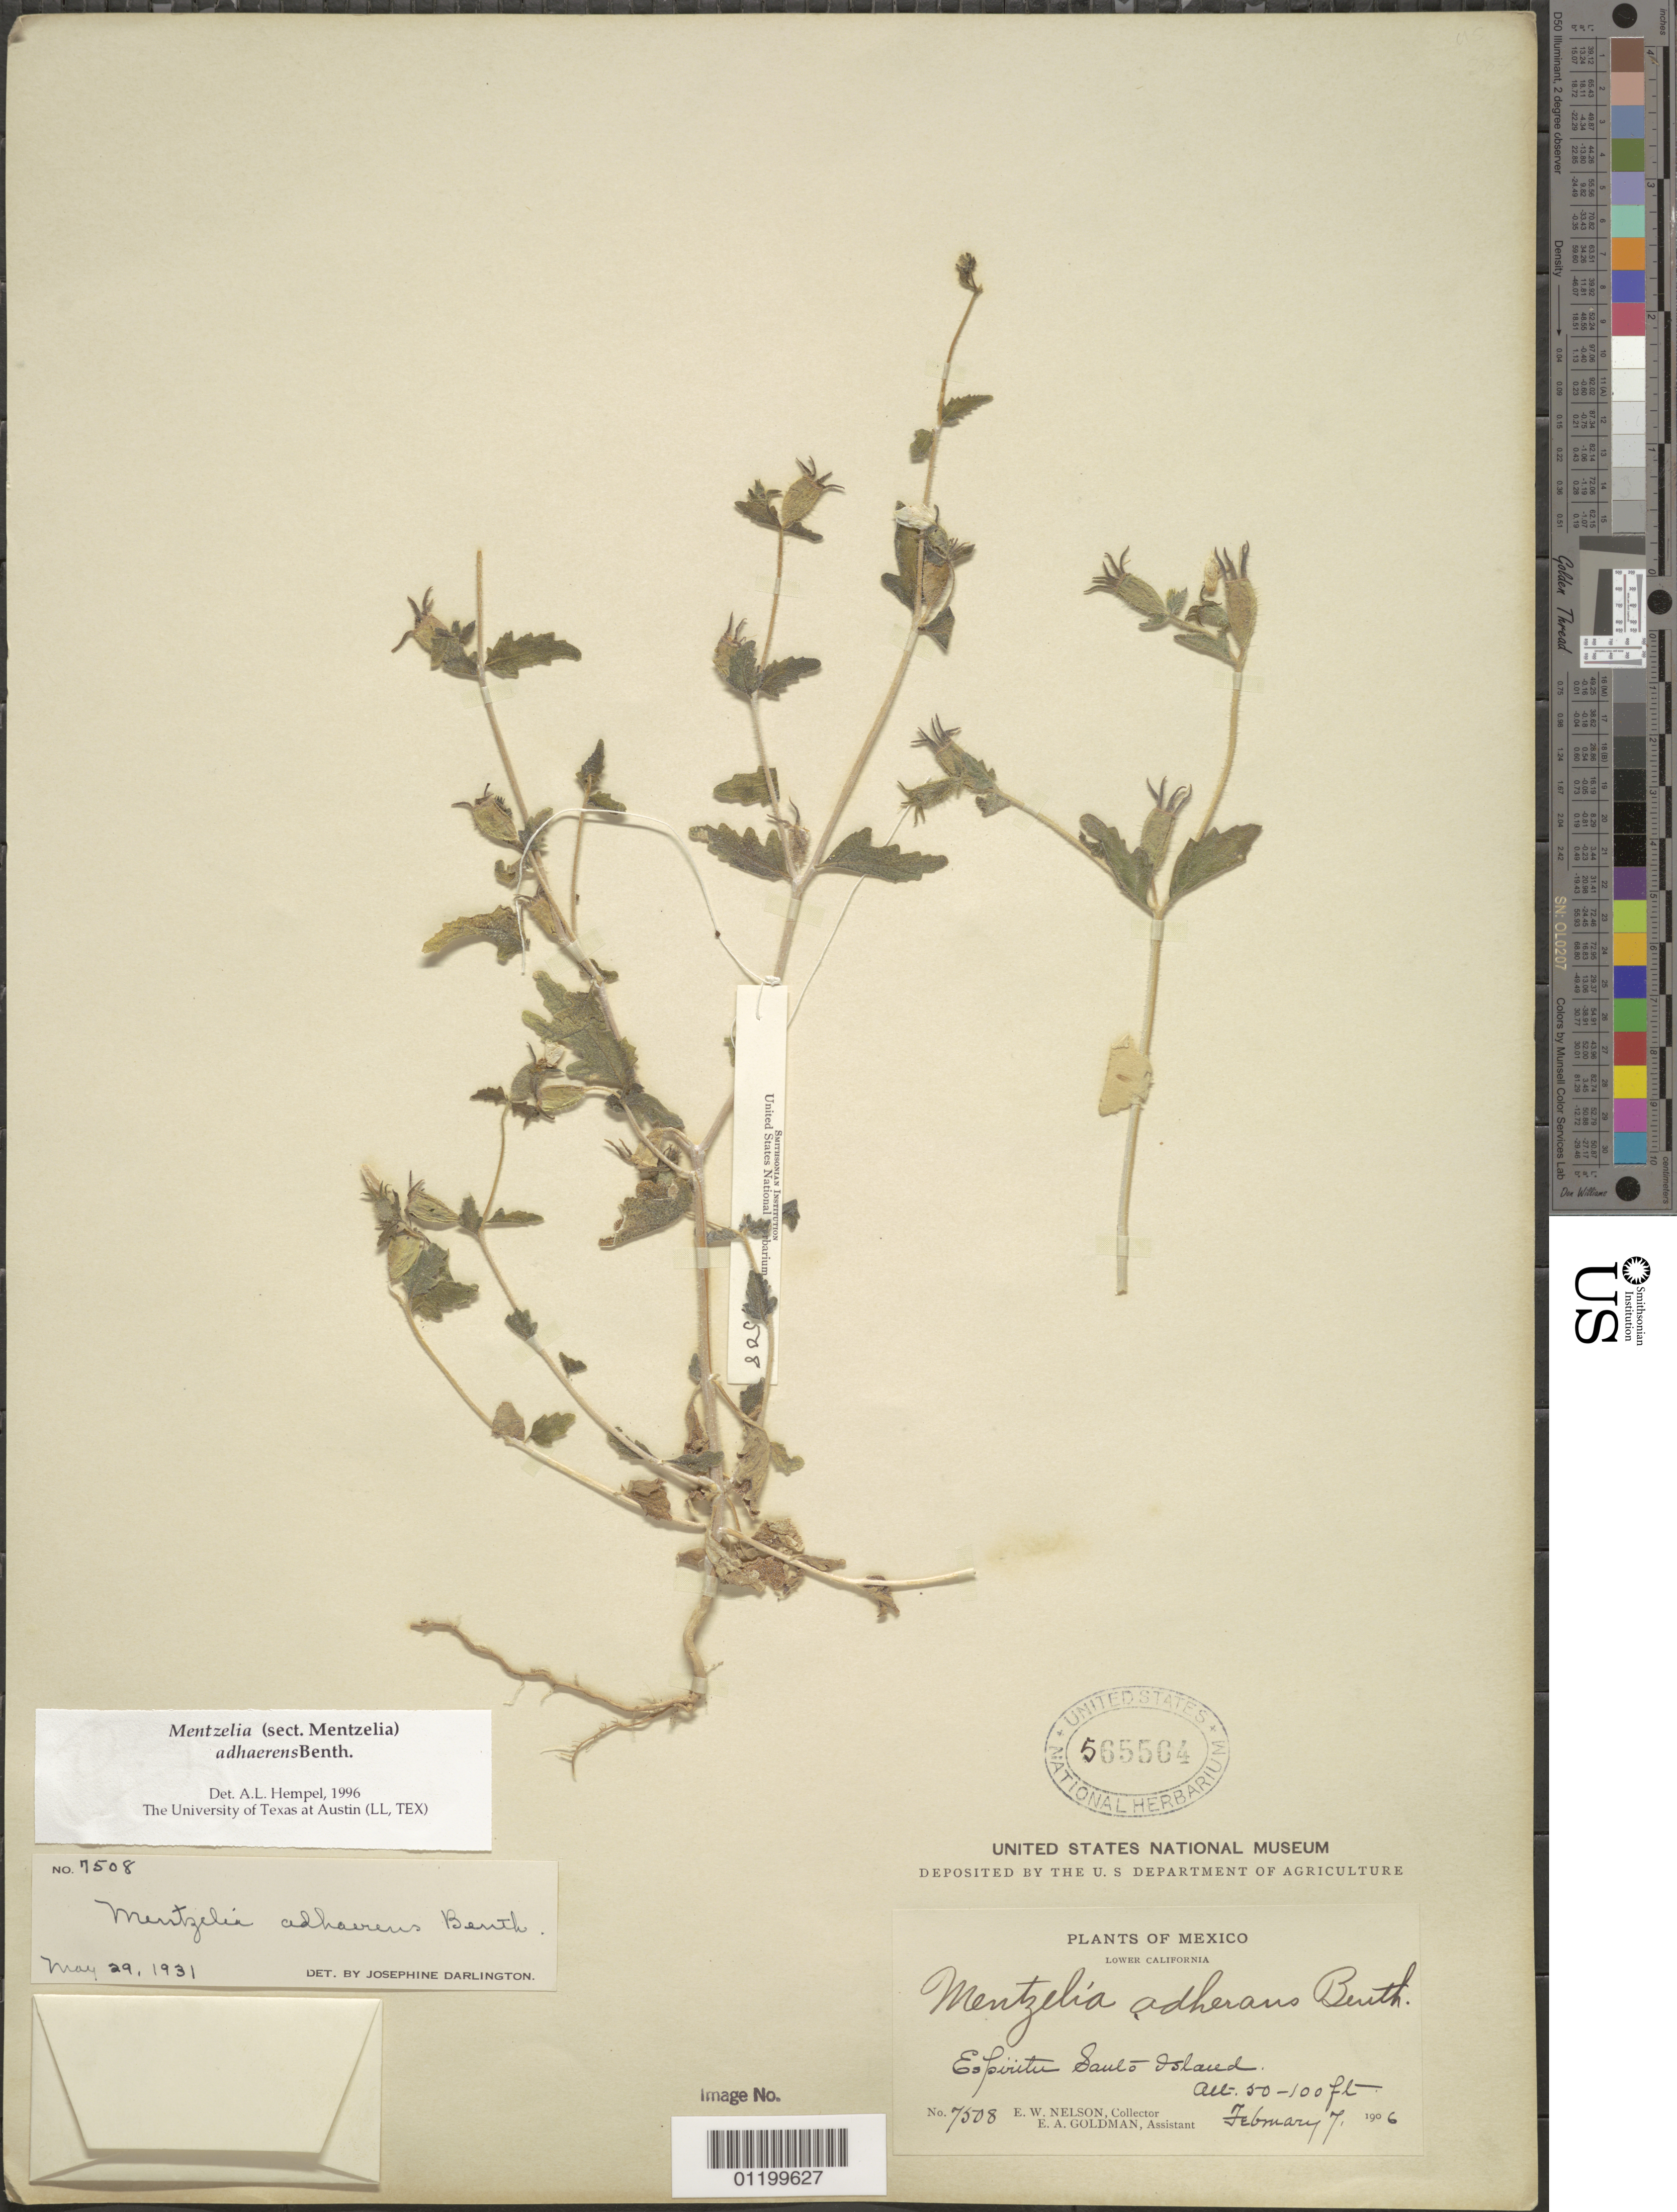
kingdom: Plantae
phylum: Tracheophyta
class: Magnoliopsida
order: Cornales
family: Loasaceae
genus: Mentzelia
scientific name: Mentzelia adhaerens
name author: Benth.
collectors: E. W. Nelson & E. A. Goldman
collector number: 7508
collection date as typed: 07 Feb 1906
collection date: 1906-02-07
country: Mexico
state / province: Baja California Sur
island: Espirito Santo Island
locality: Espíritu Santo Island, Lower California.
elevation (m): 15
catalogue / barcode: US 565564